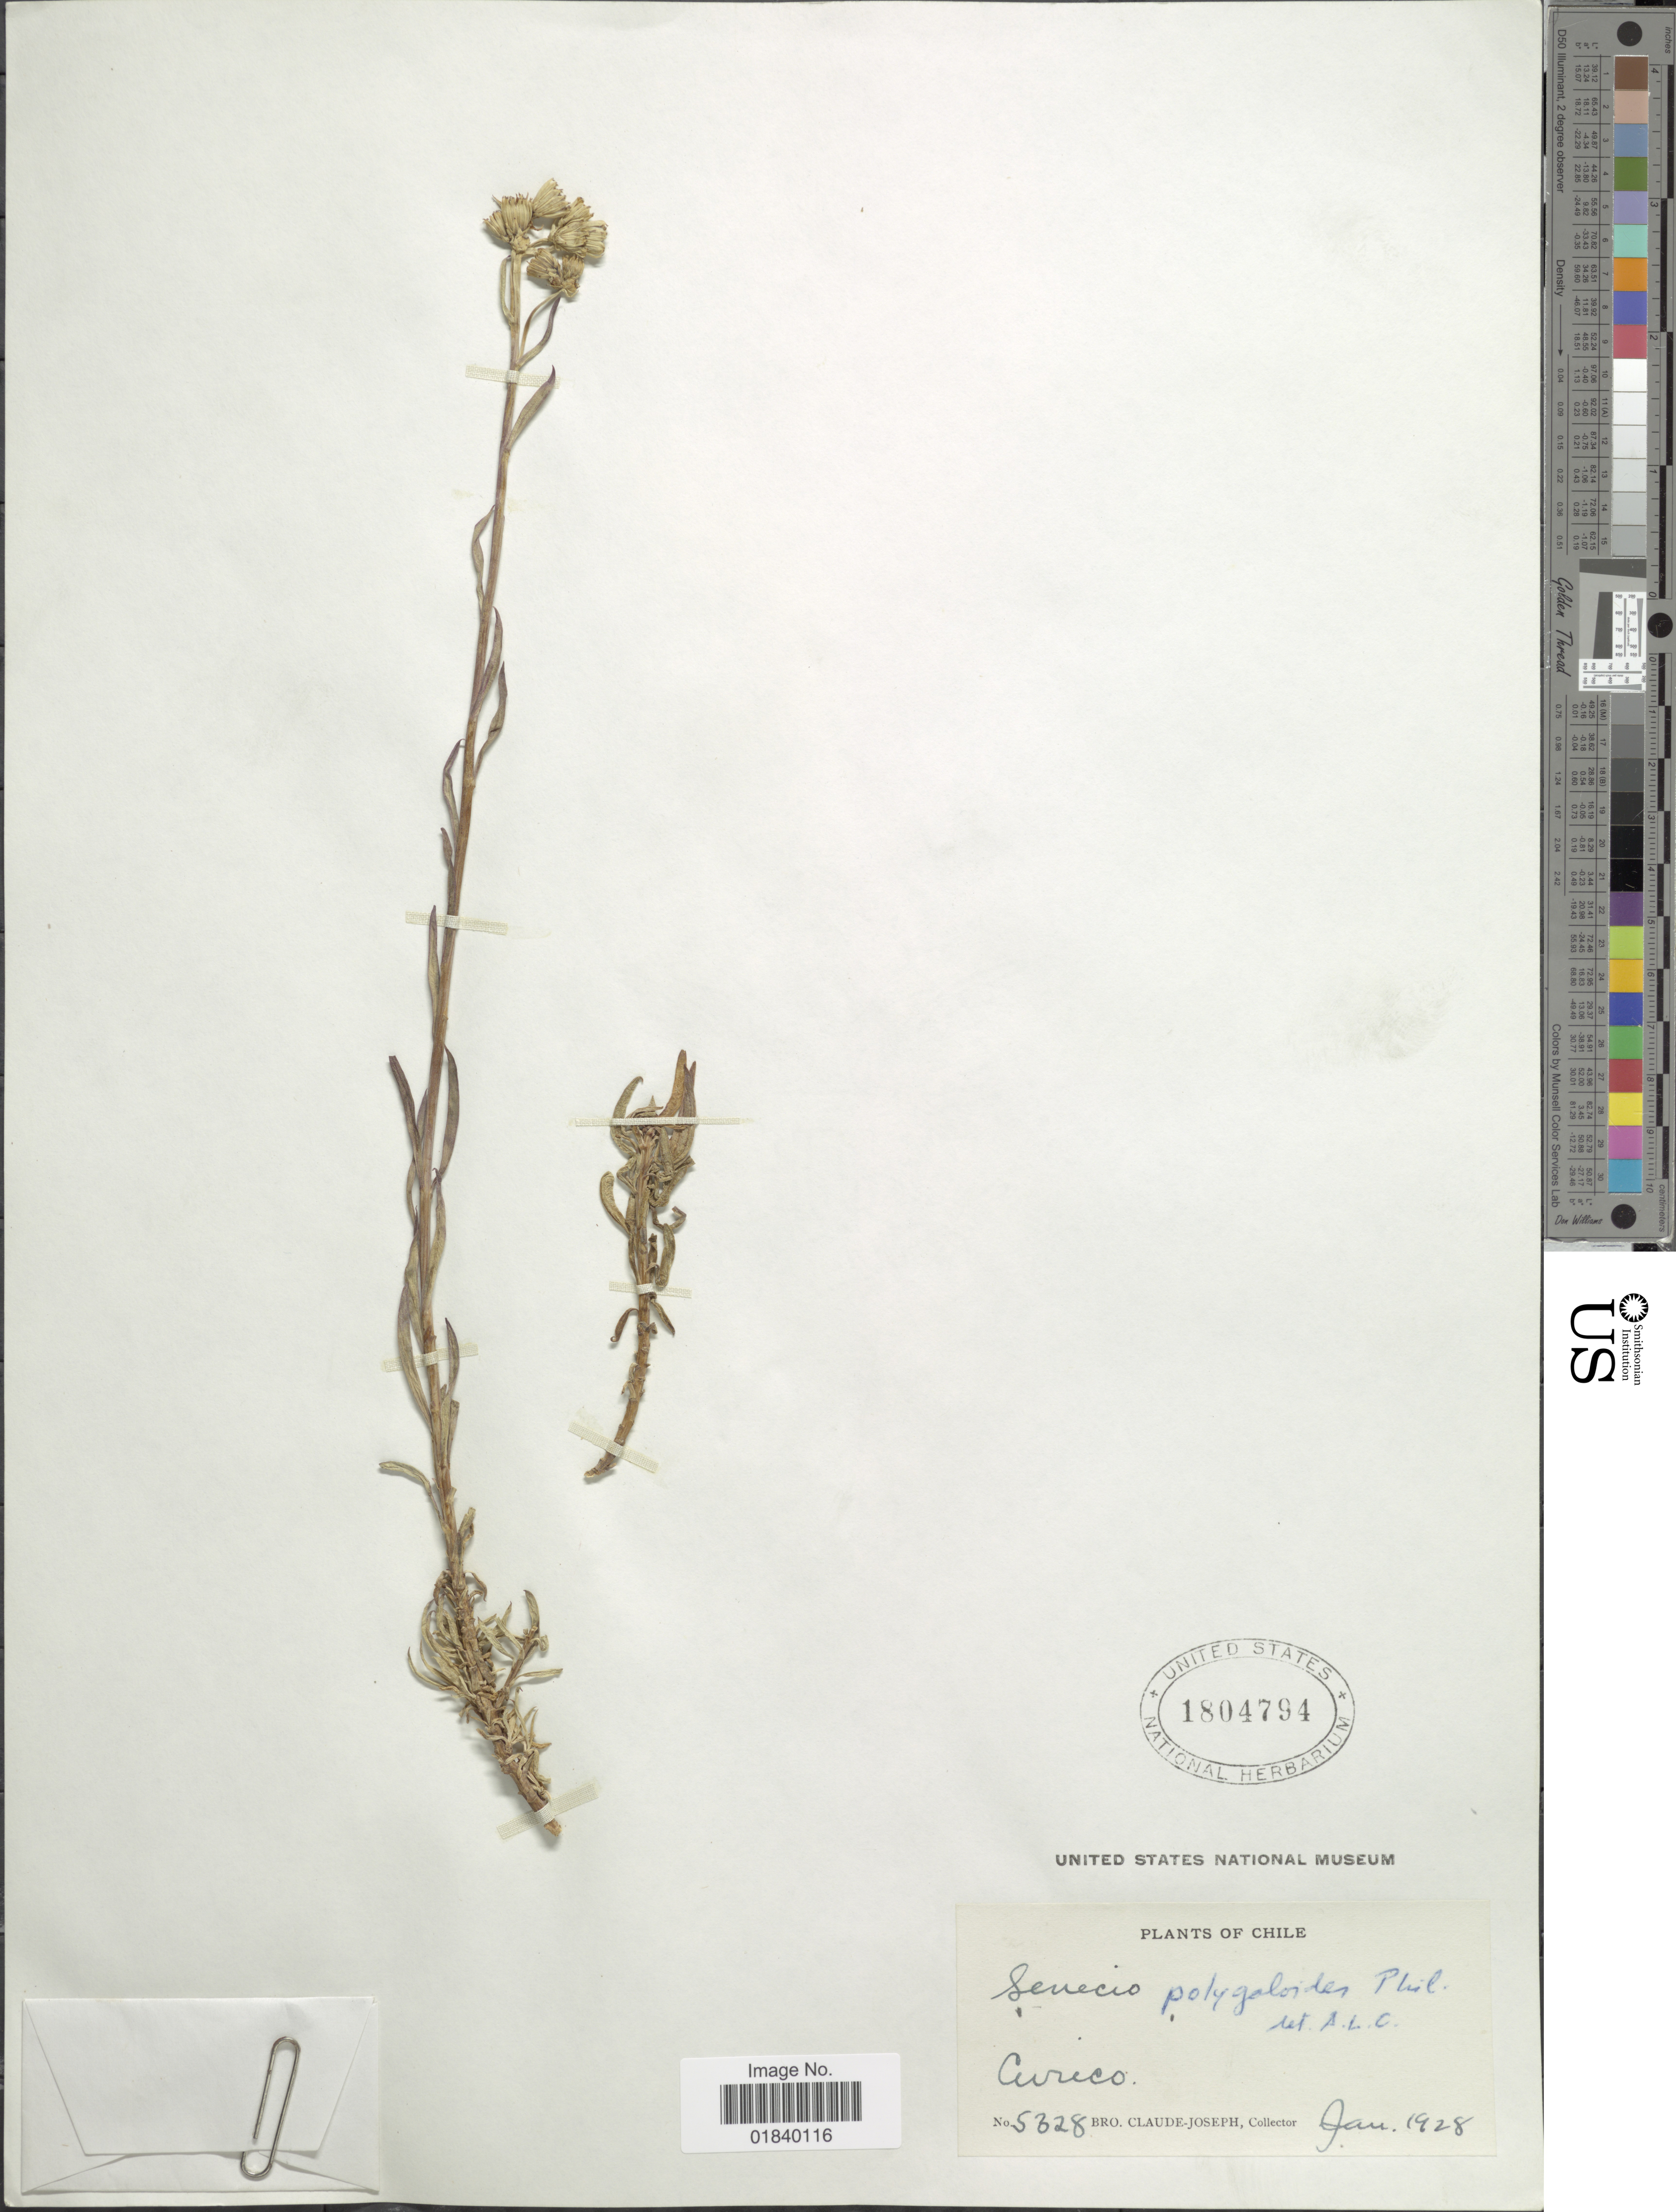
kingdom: Plantae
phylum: Tracheophyta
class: Magnoliopsida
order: Asterales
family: Asteraceae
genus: Senecio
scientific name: Senecio polygaloides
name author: Phil.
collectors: Bro. Claude-Joseph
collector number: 5328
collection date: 1928-01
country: Chile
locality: Curico.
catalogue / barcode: US 1804794